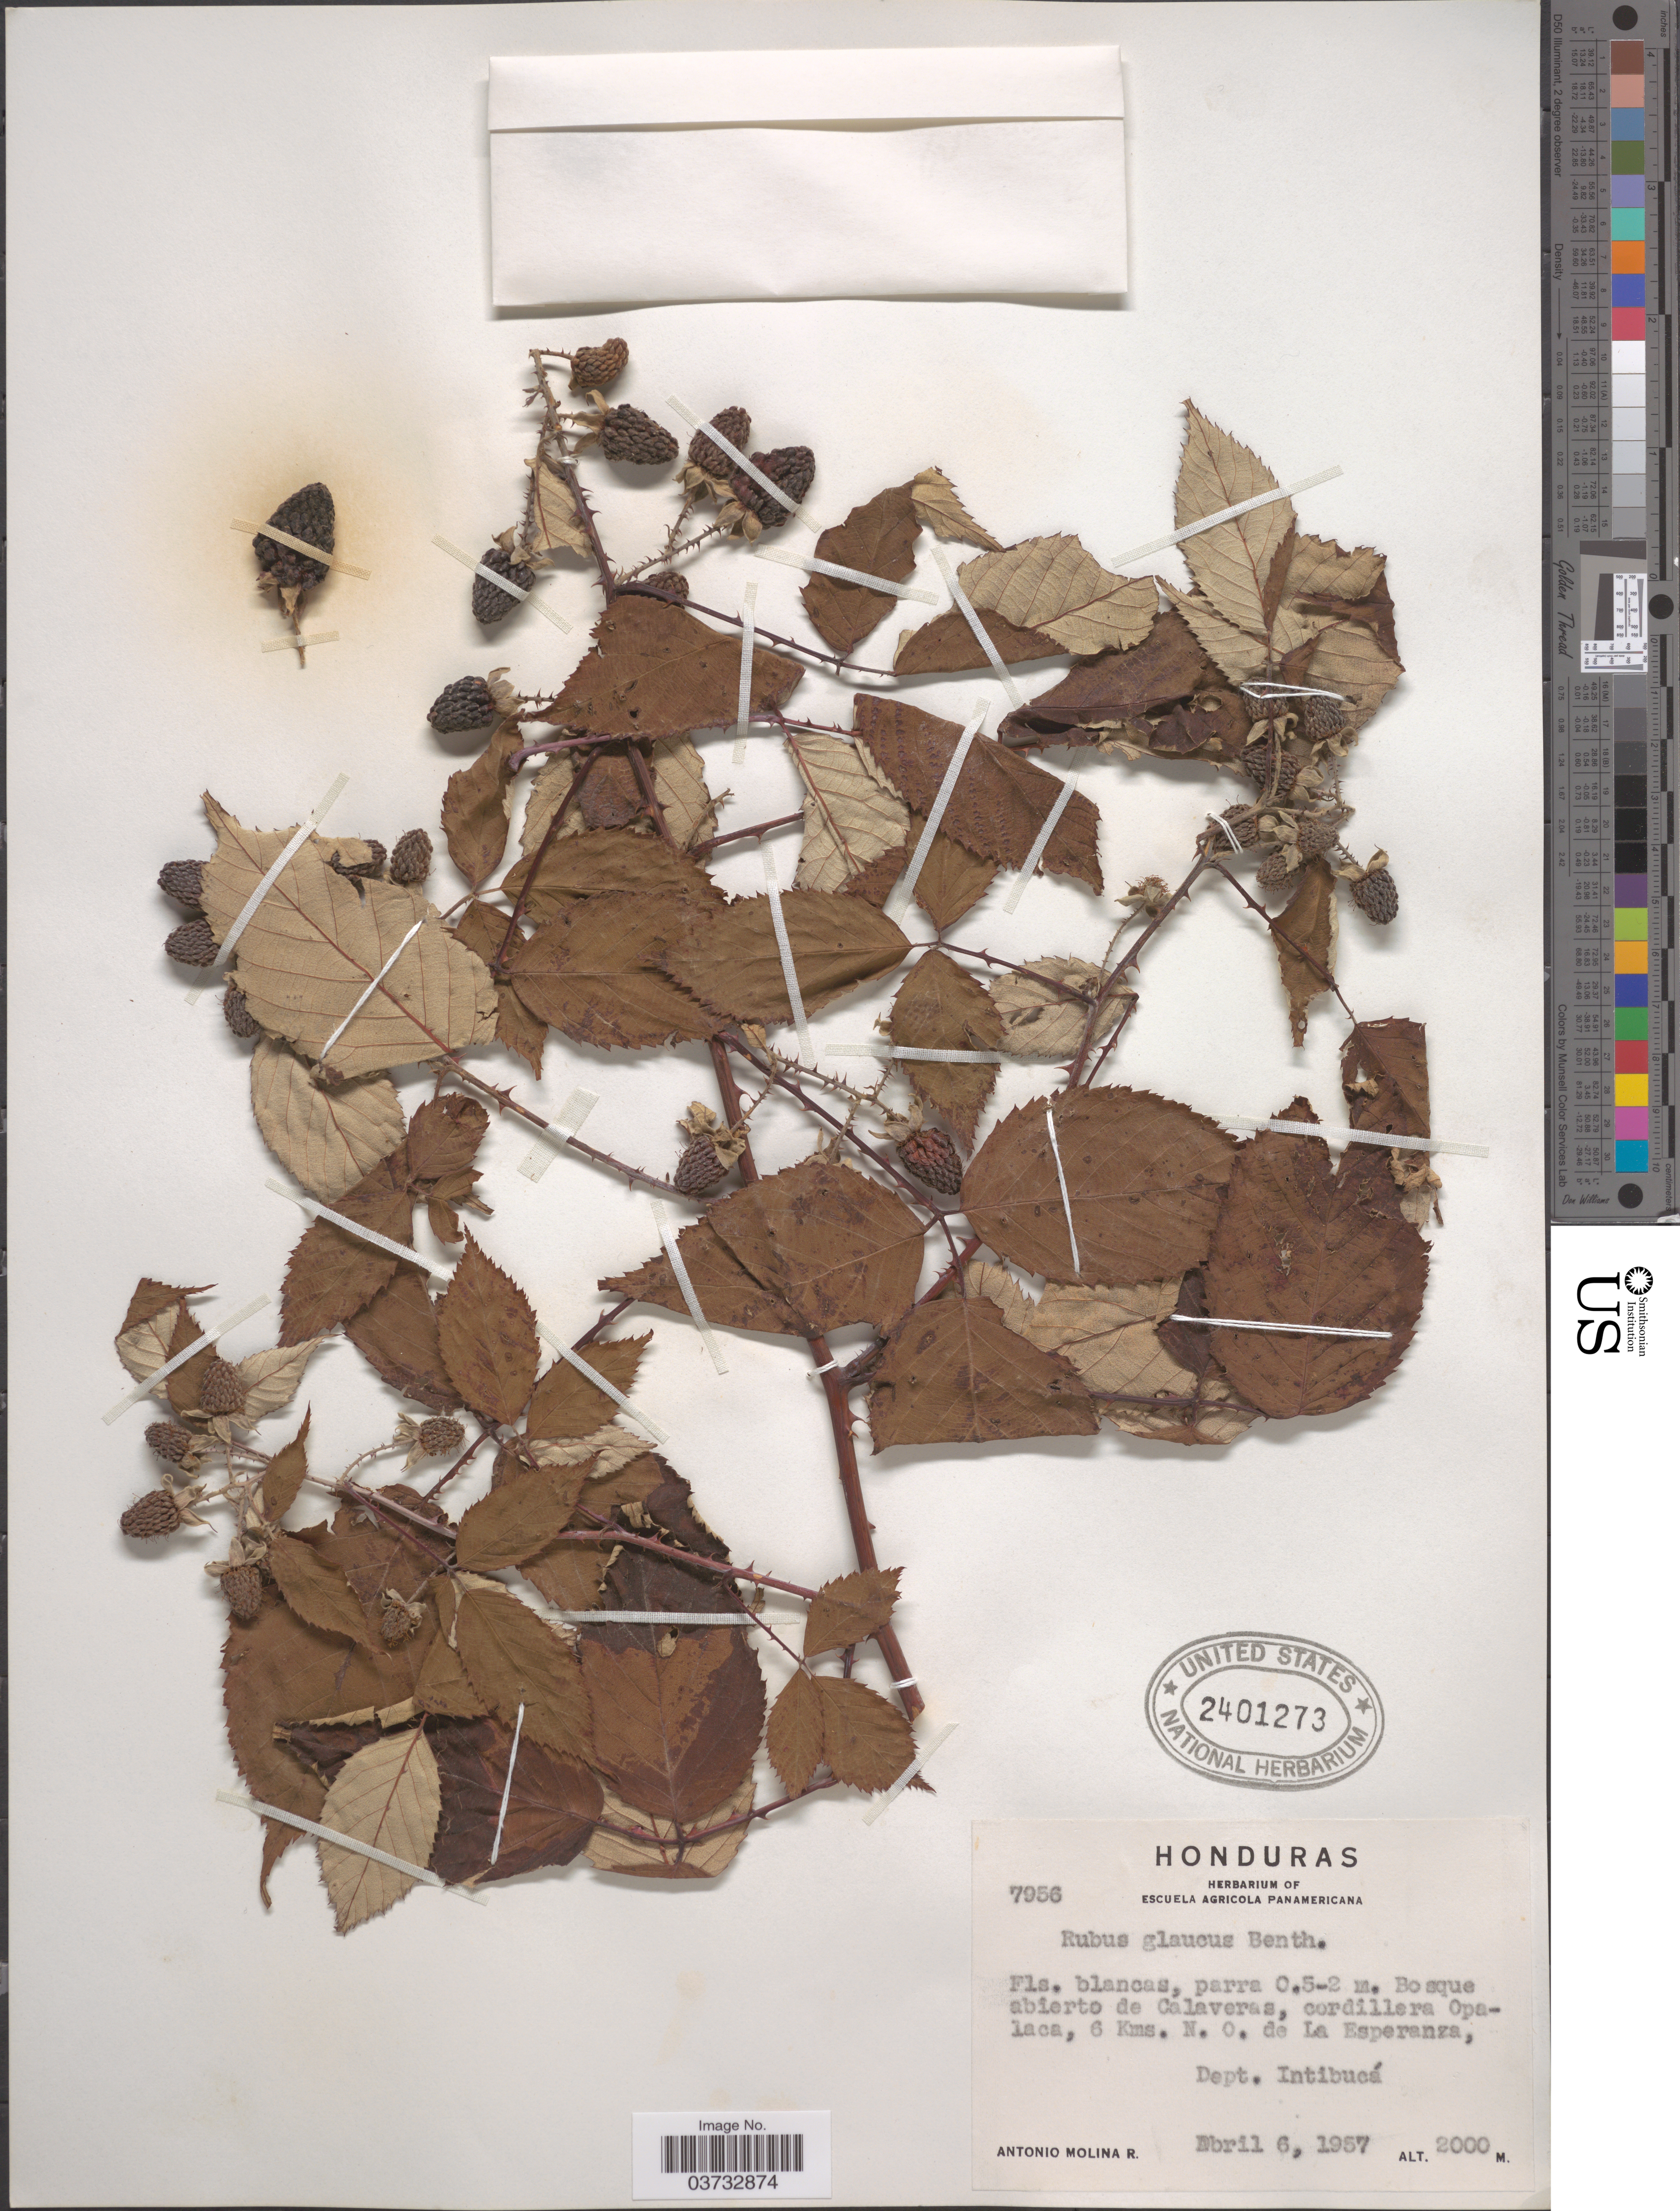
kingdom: Plantae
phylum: Tracheophyta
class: Magnoliopsida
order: Rosales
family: Rosaceae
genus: Rubus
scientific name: Rubus glaucus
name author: Benth.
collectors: A. Molina R.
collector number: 7956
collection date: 1957-04-06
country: Honduras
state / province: Intibuca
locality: Bosque abierto de Calaveras, cordillera Opalaca, 6 Kms. N. O. de La Esperanza, Dept. Intibucá.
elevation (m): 2000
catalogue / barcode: US 2401273